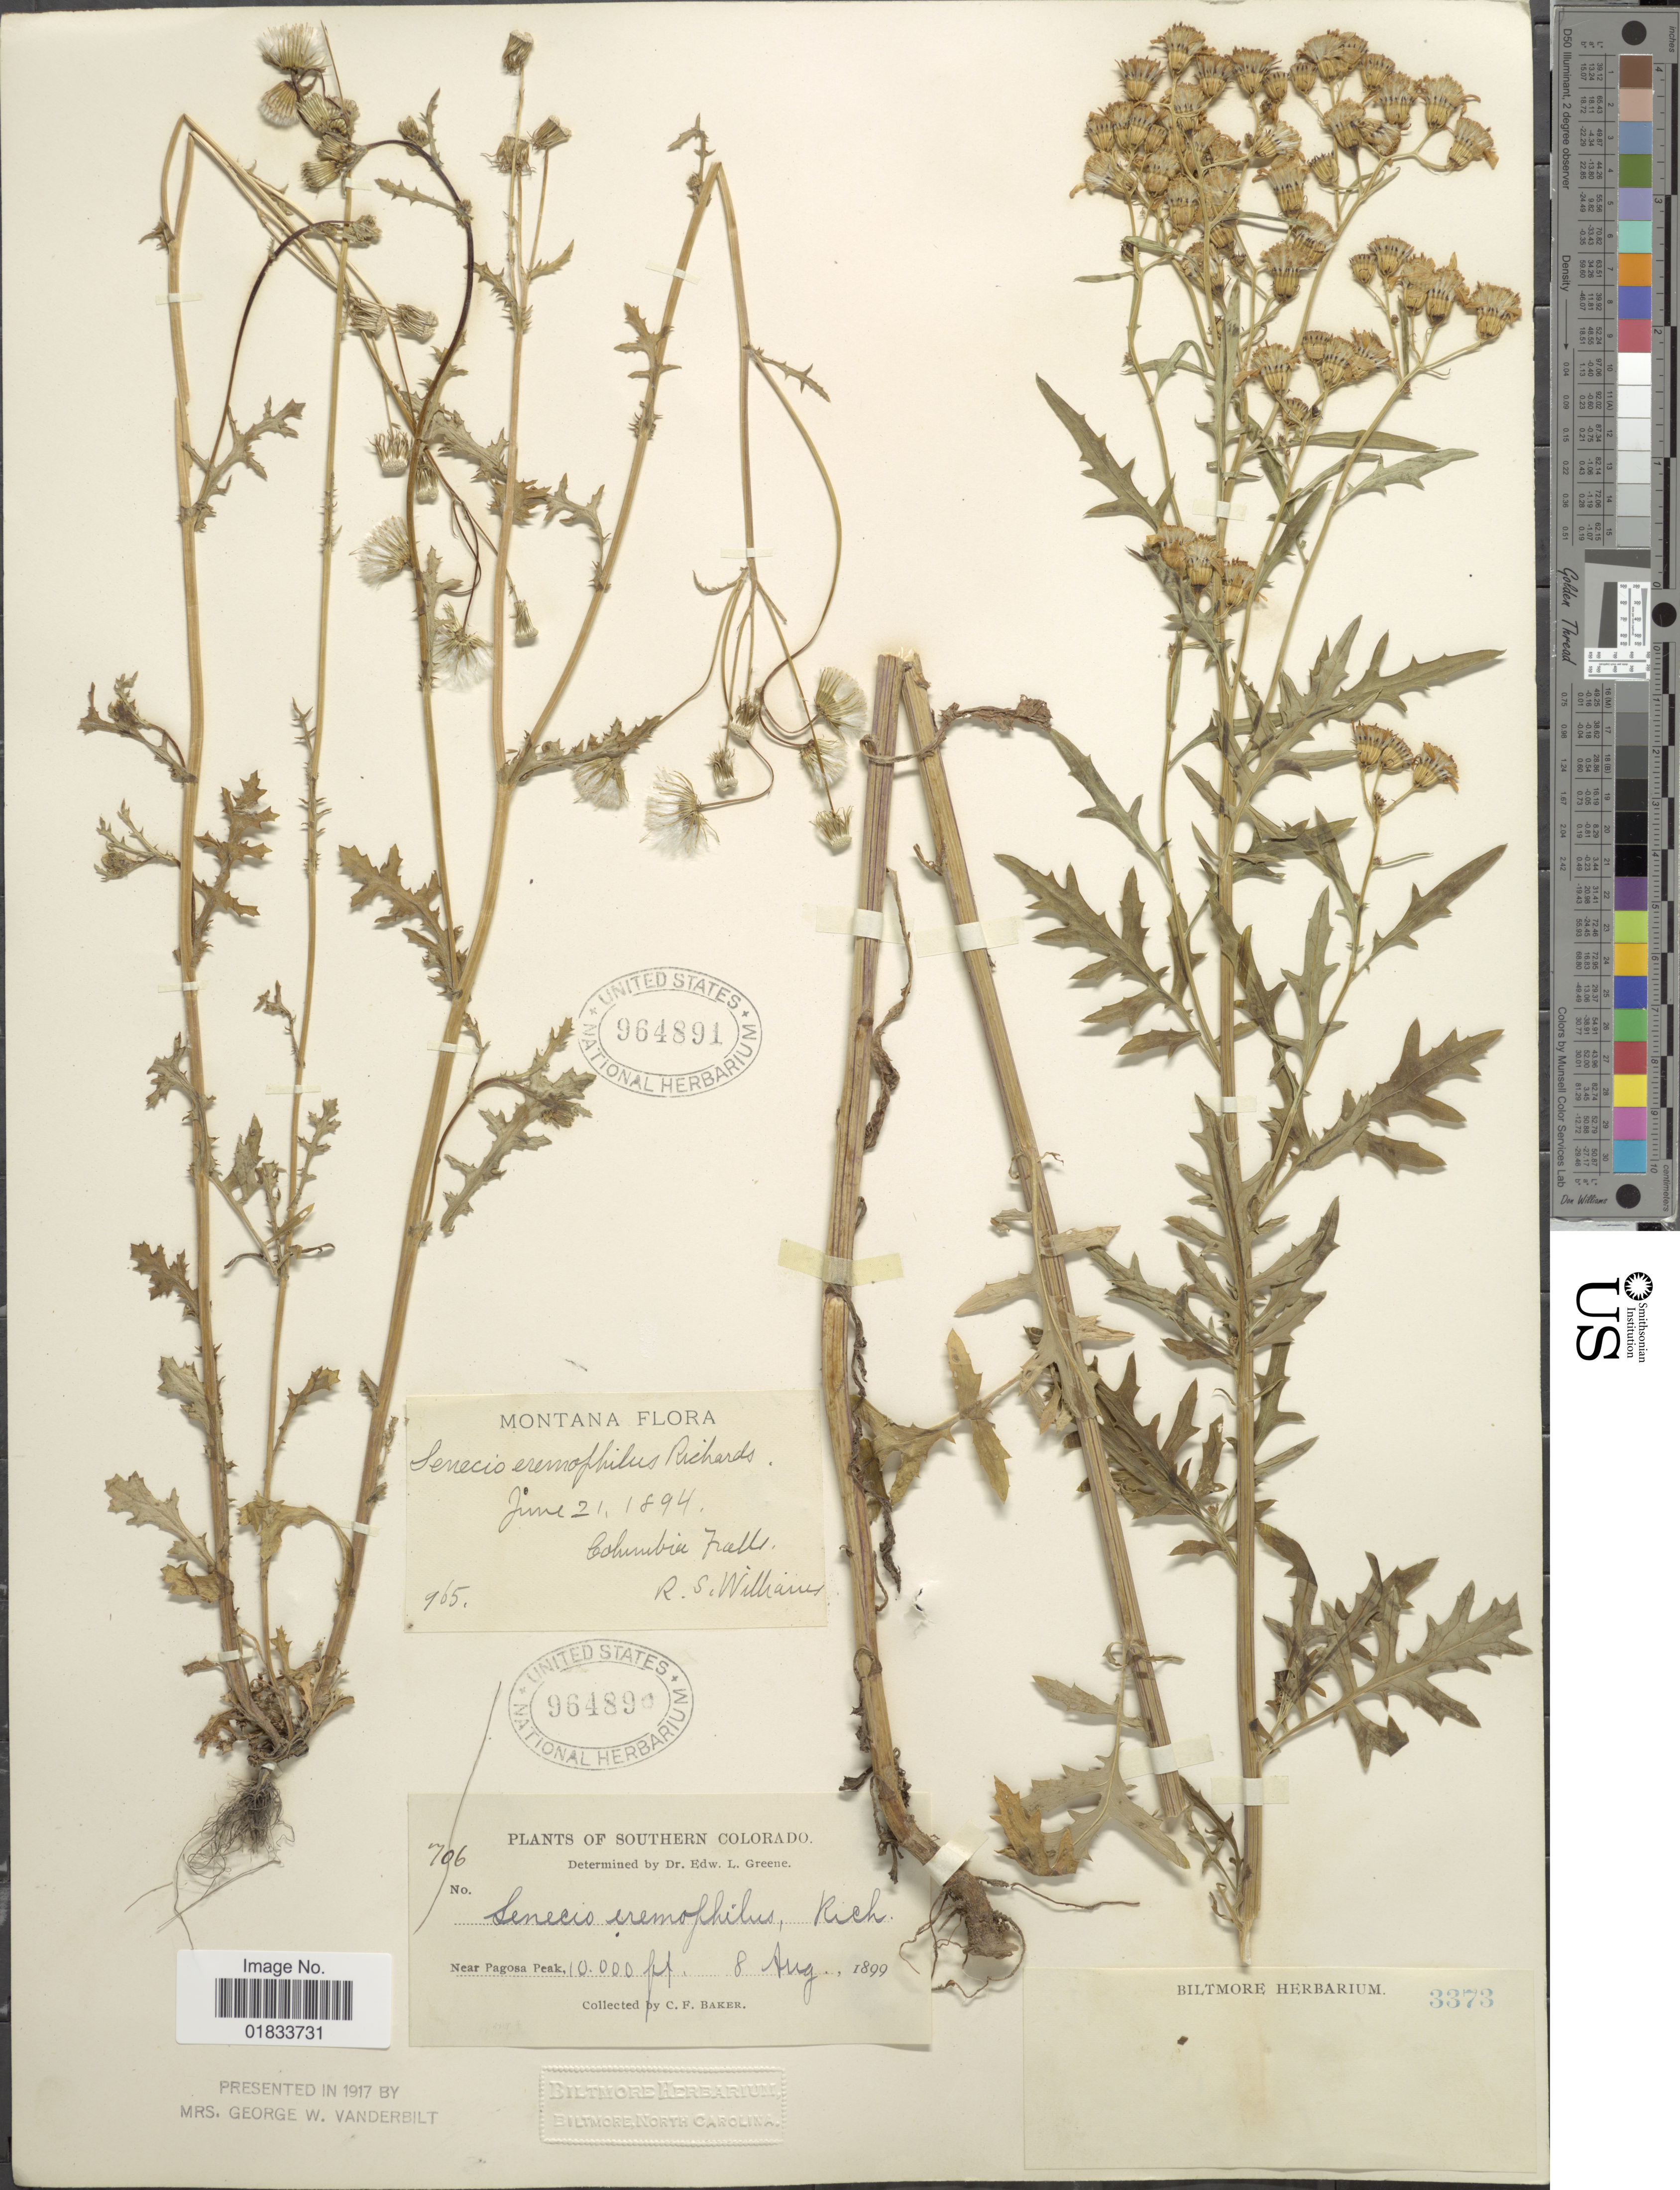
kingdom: Plantae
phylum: Tracheophyta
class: Magnoliopsida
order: Asterales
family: Asteraceae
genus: Senecio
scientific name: Senecio eremophilus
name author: Richardson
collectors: R. S. Williams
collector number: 965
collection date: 1894-06-21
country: United States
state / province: Montana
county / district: Flathead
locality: Columbia Falls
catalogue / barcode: US 964891